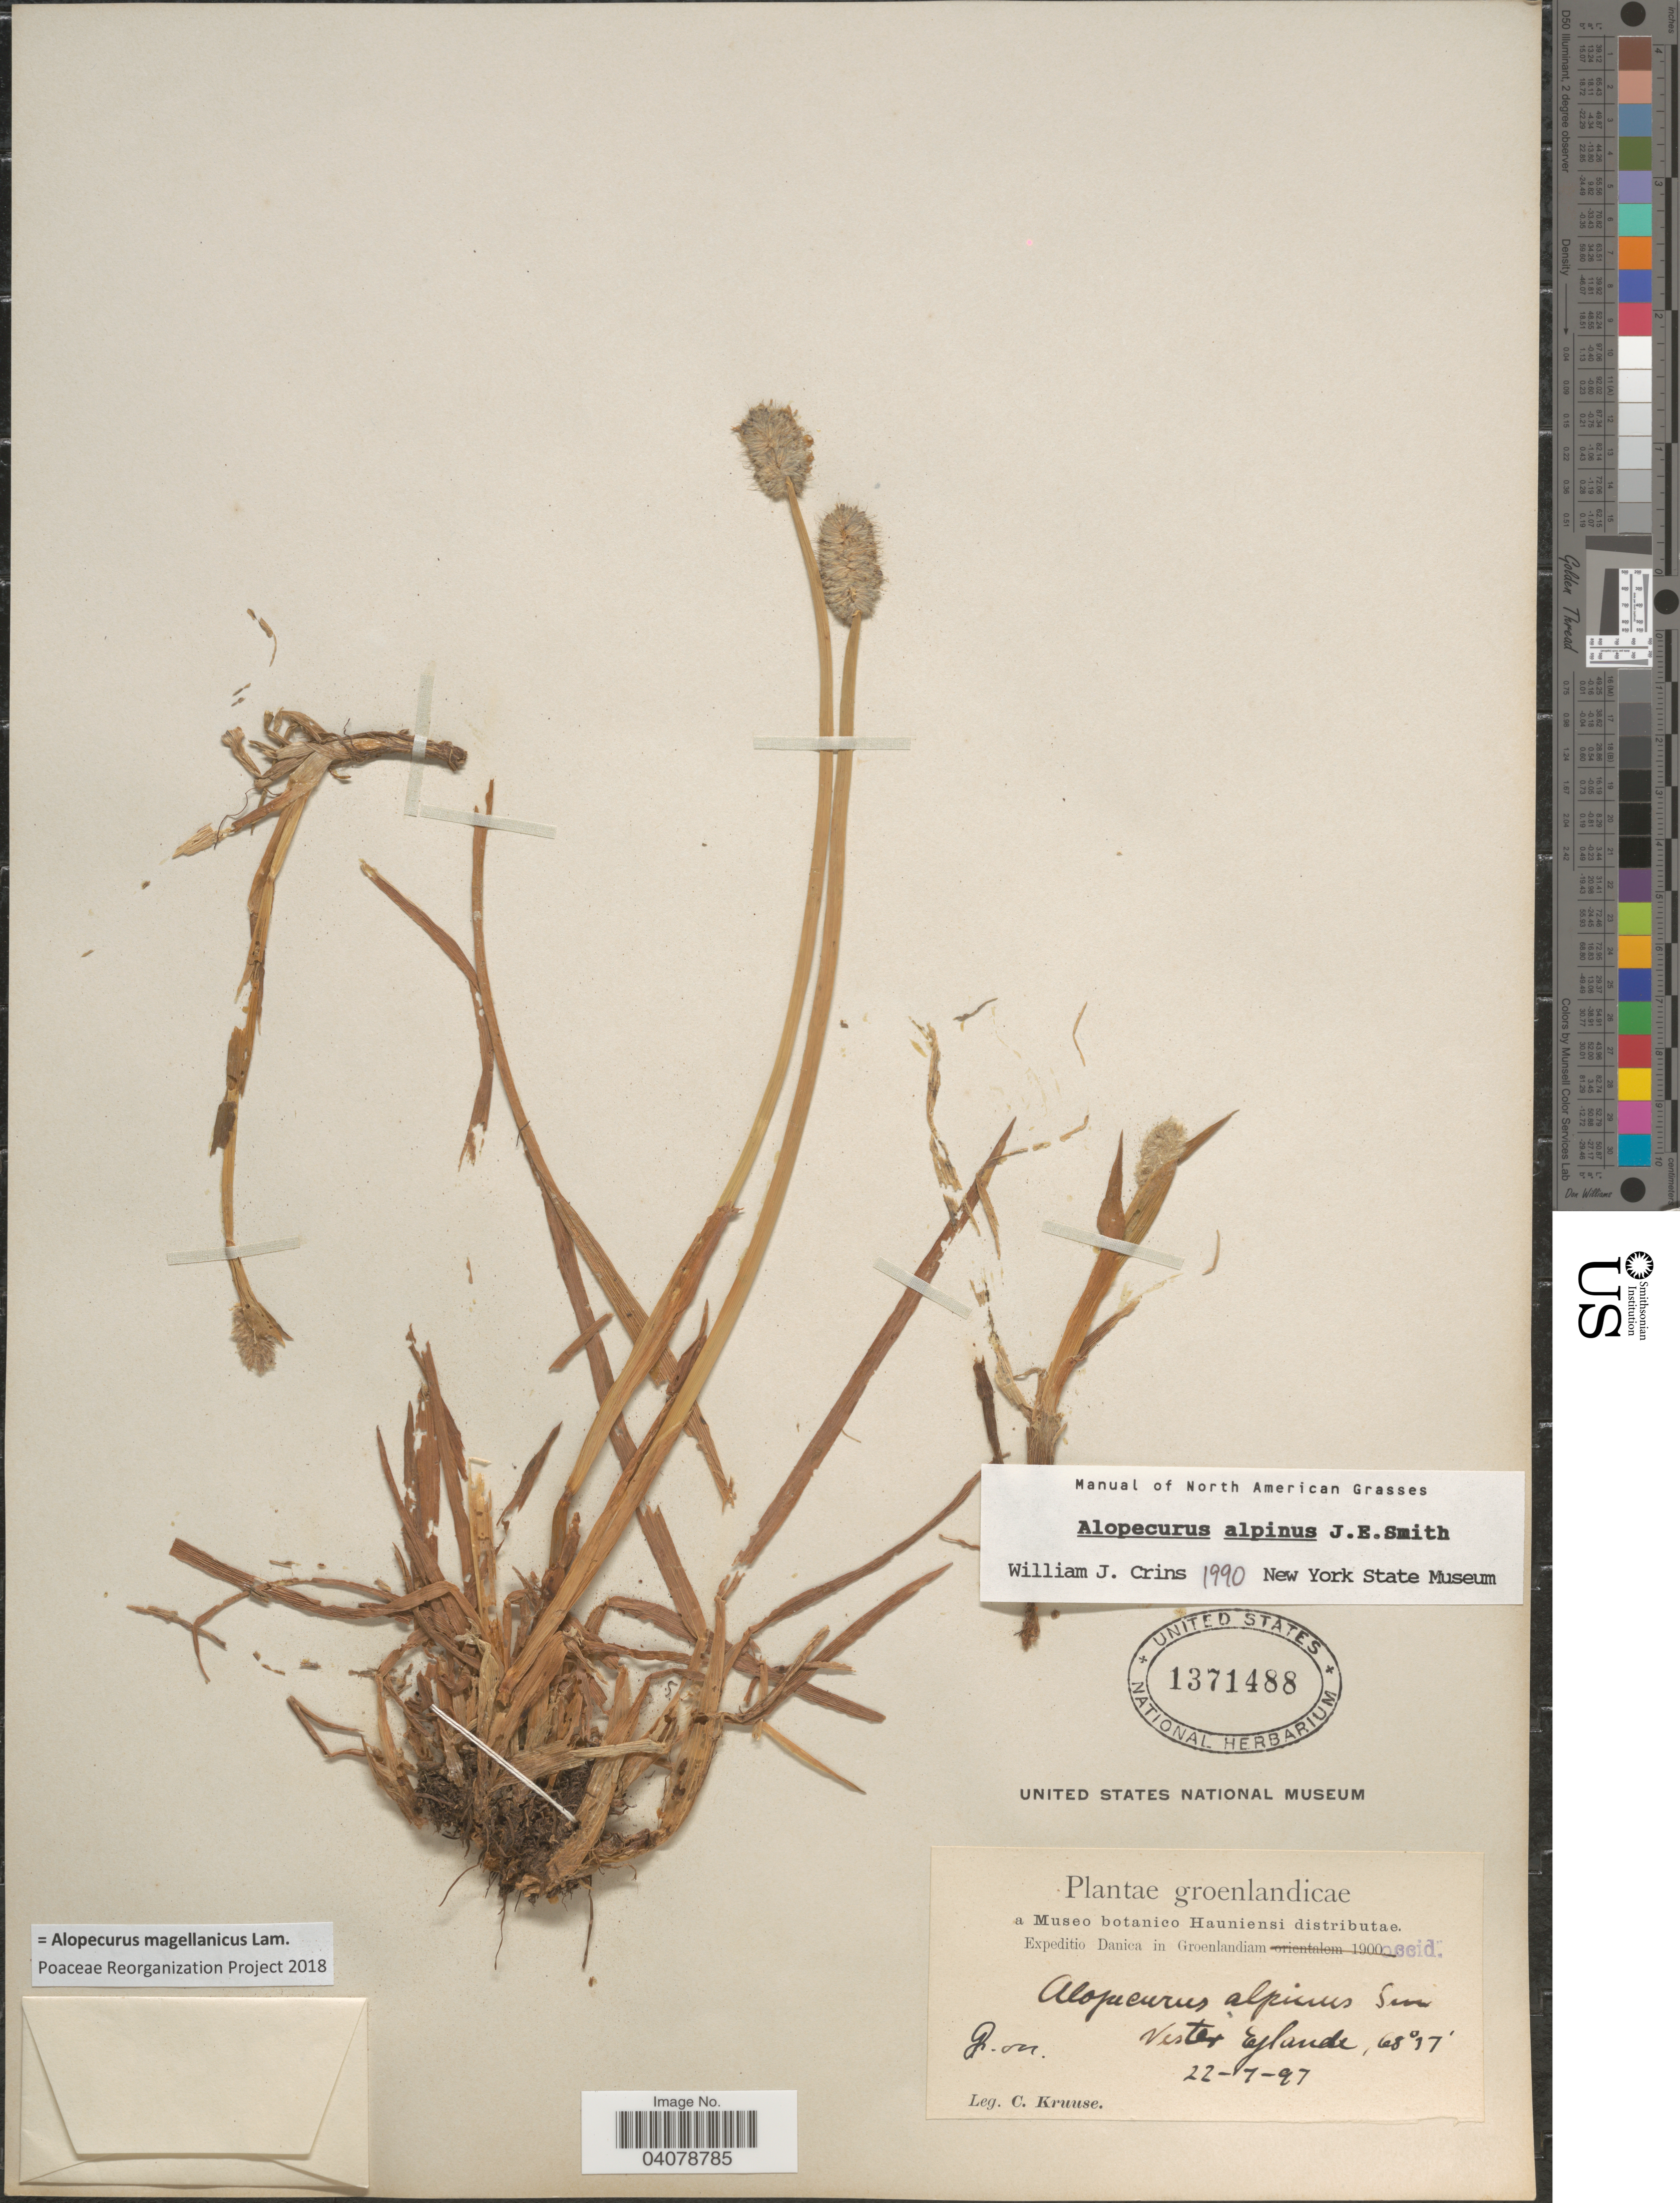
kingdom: Plantae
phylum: Tracheophyta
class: Liliopsida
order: Poales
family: Poaceae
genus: Alopecurus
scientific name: Alopecurus magellanicus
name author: Lam.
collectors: C. Kruuse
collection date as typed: Transcribed d/m/y: 22/7/97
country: Greenland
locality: Groenlandicae. Expeditio Danica in Groenlandiam occid. Gr. occ. Vester Ejland.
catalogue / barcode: US 1371488